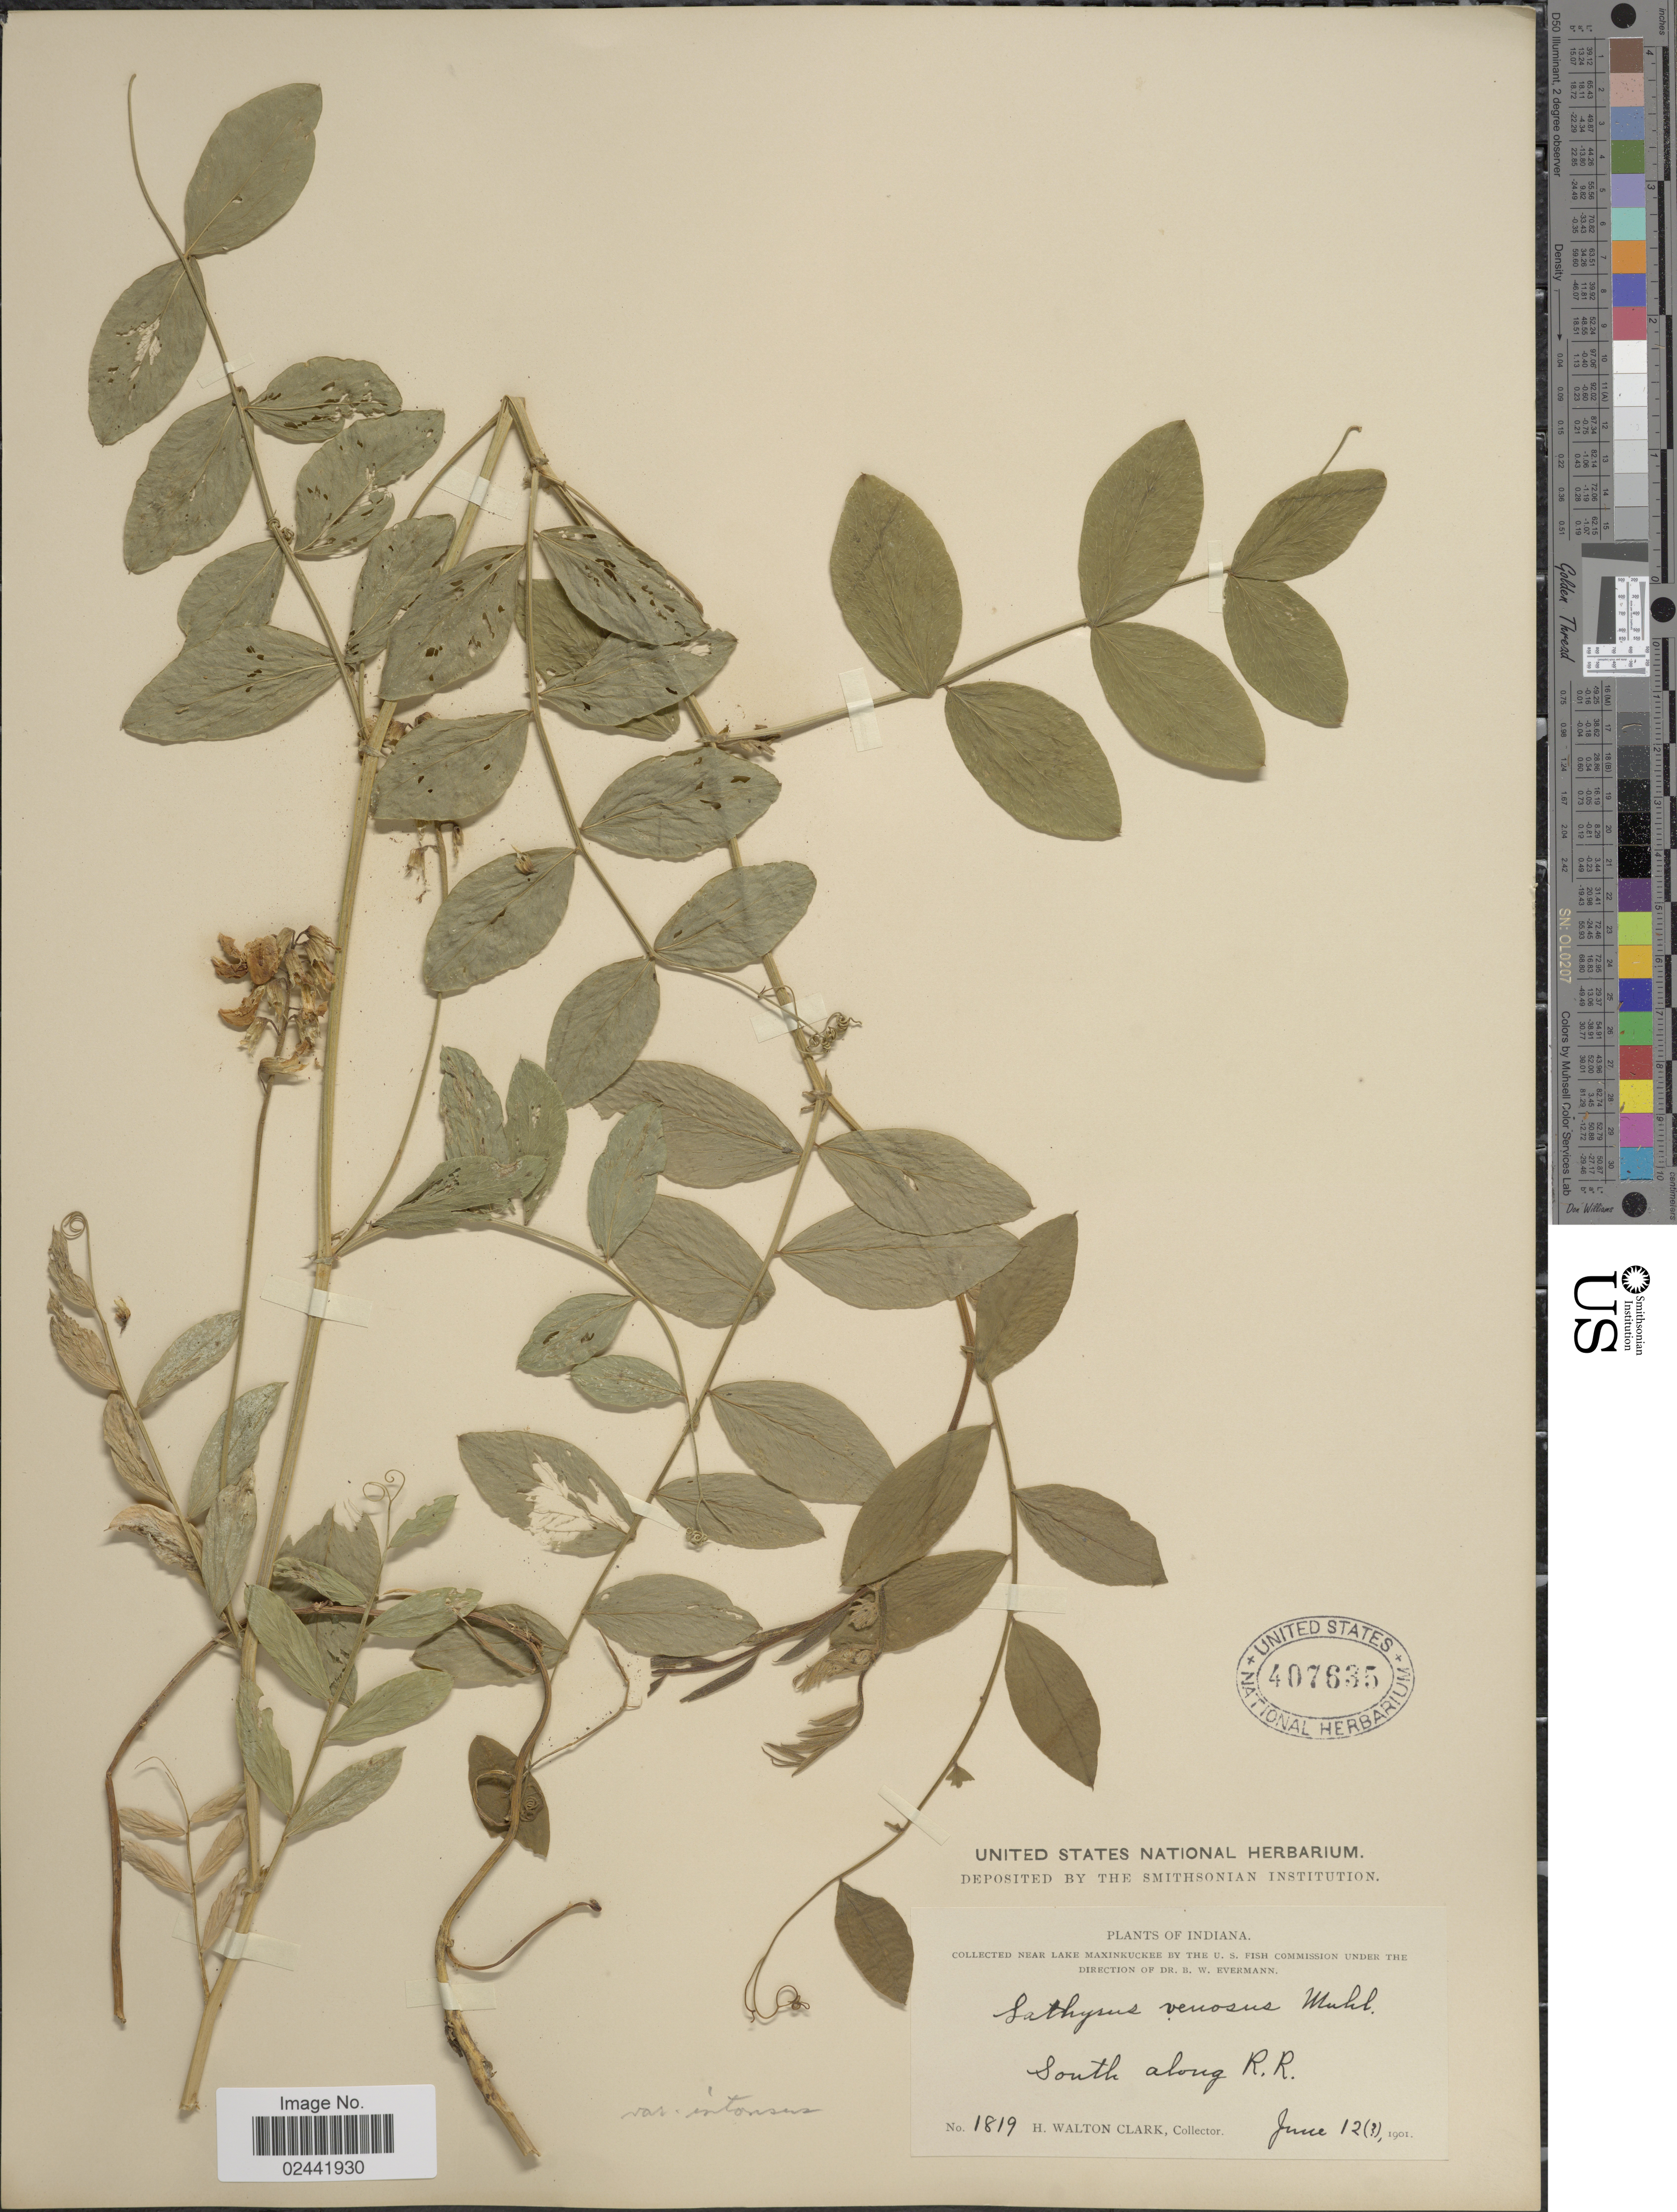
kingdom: Plantae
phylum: Tracheophyta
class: Magnoliopsida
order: Fabales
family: Fabaceae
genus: Lathyrus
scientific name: Lathyrus venosus var. intonsus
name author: Butters & H. St. John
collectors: H. W. Clark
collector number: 1819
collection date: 1901-06-12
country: United States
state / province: Indiana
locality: Near Lake Maxinkuckee. South along R.R.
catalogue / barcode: US 407635